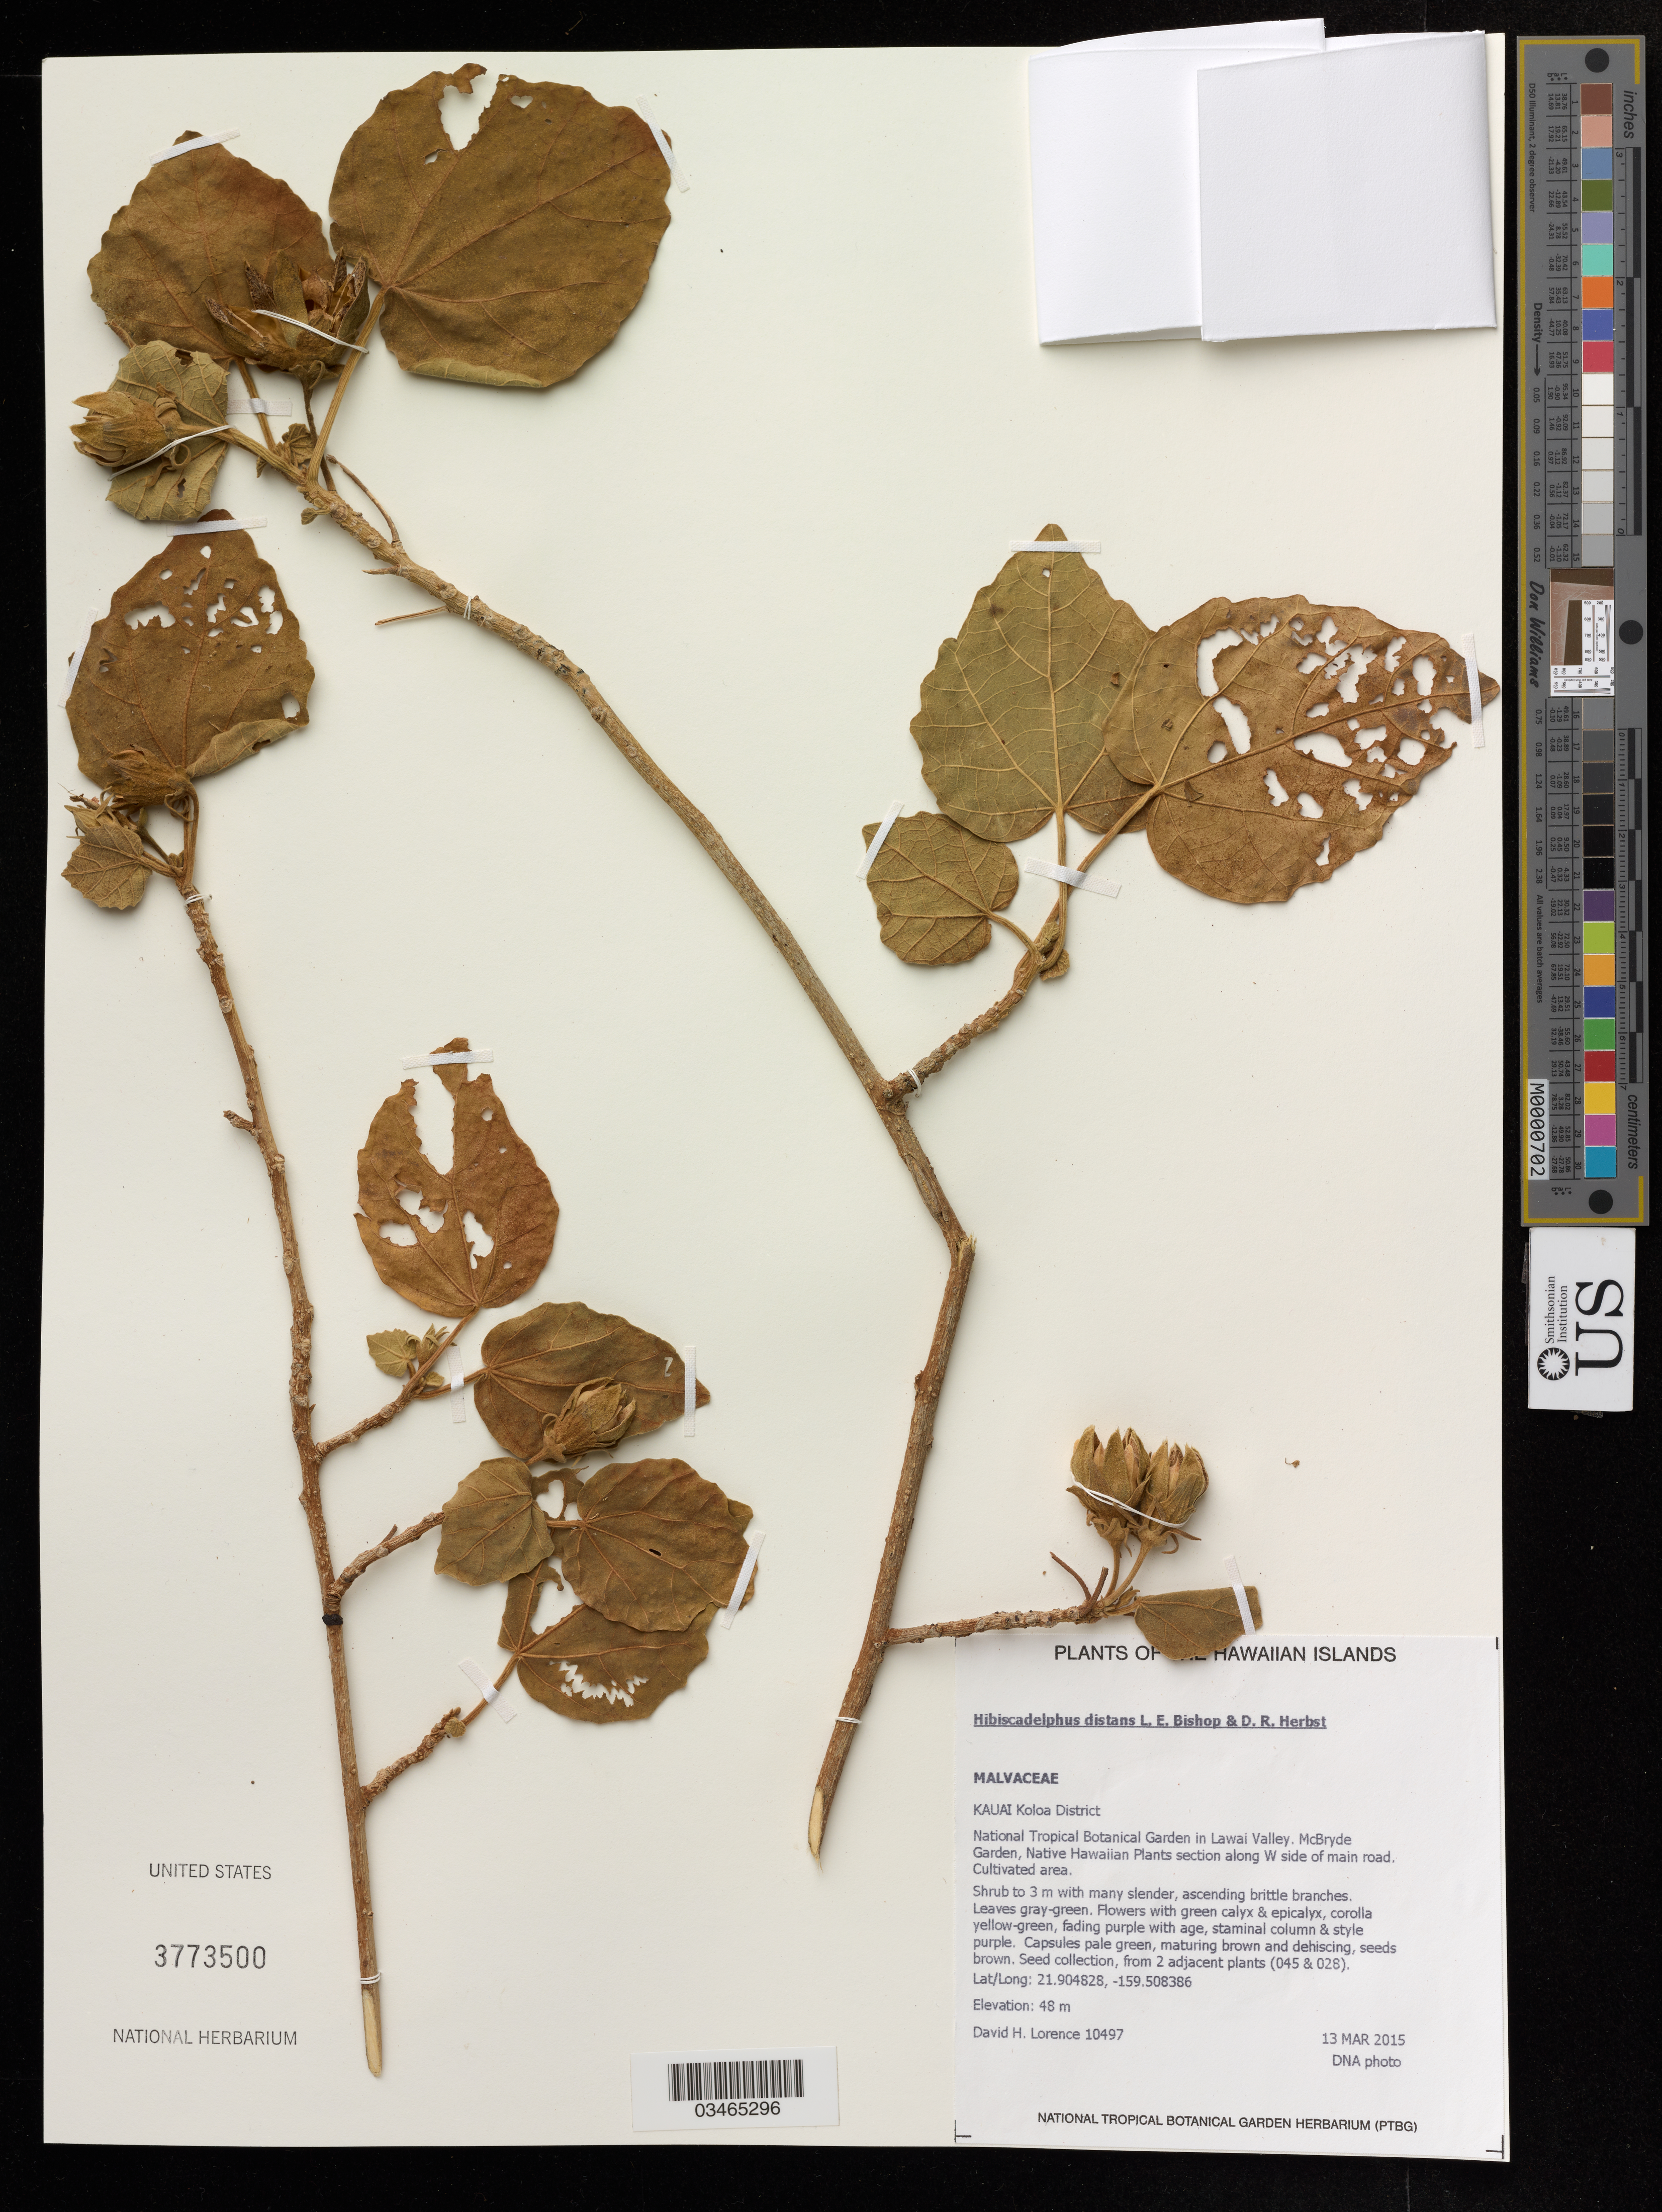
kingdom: Plantae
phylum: Tracheophyta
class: Magnoliopsida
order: Malvales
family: Malvaceae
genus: Hibiscadelphus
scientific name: Hibiscadelphus distans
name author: L.E. Bishop & D.R. Herbst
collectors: D. Lorence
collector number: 10497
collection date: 2015-03-13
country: United States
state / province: Hawaii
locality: National Tropical Botanical Garden in Lawai Valley. McBryde Garden, Native Hawaiian Plants section along W side of main road.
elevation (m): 48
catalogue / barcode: US 3773500